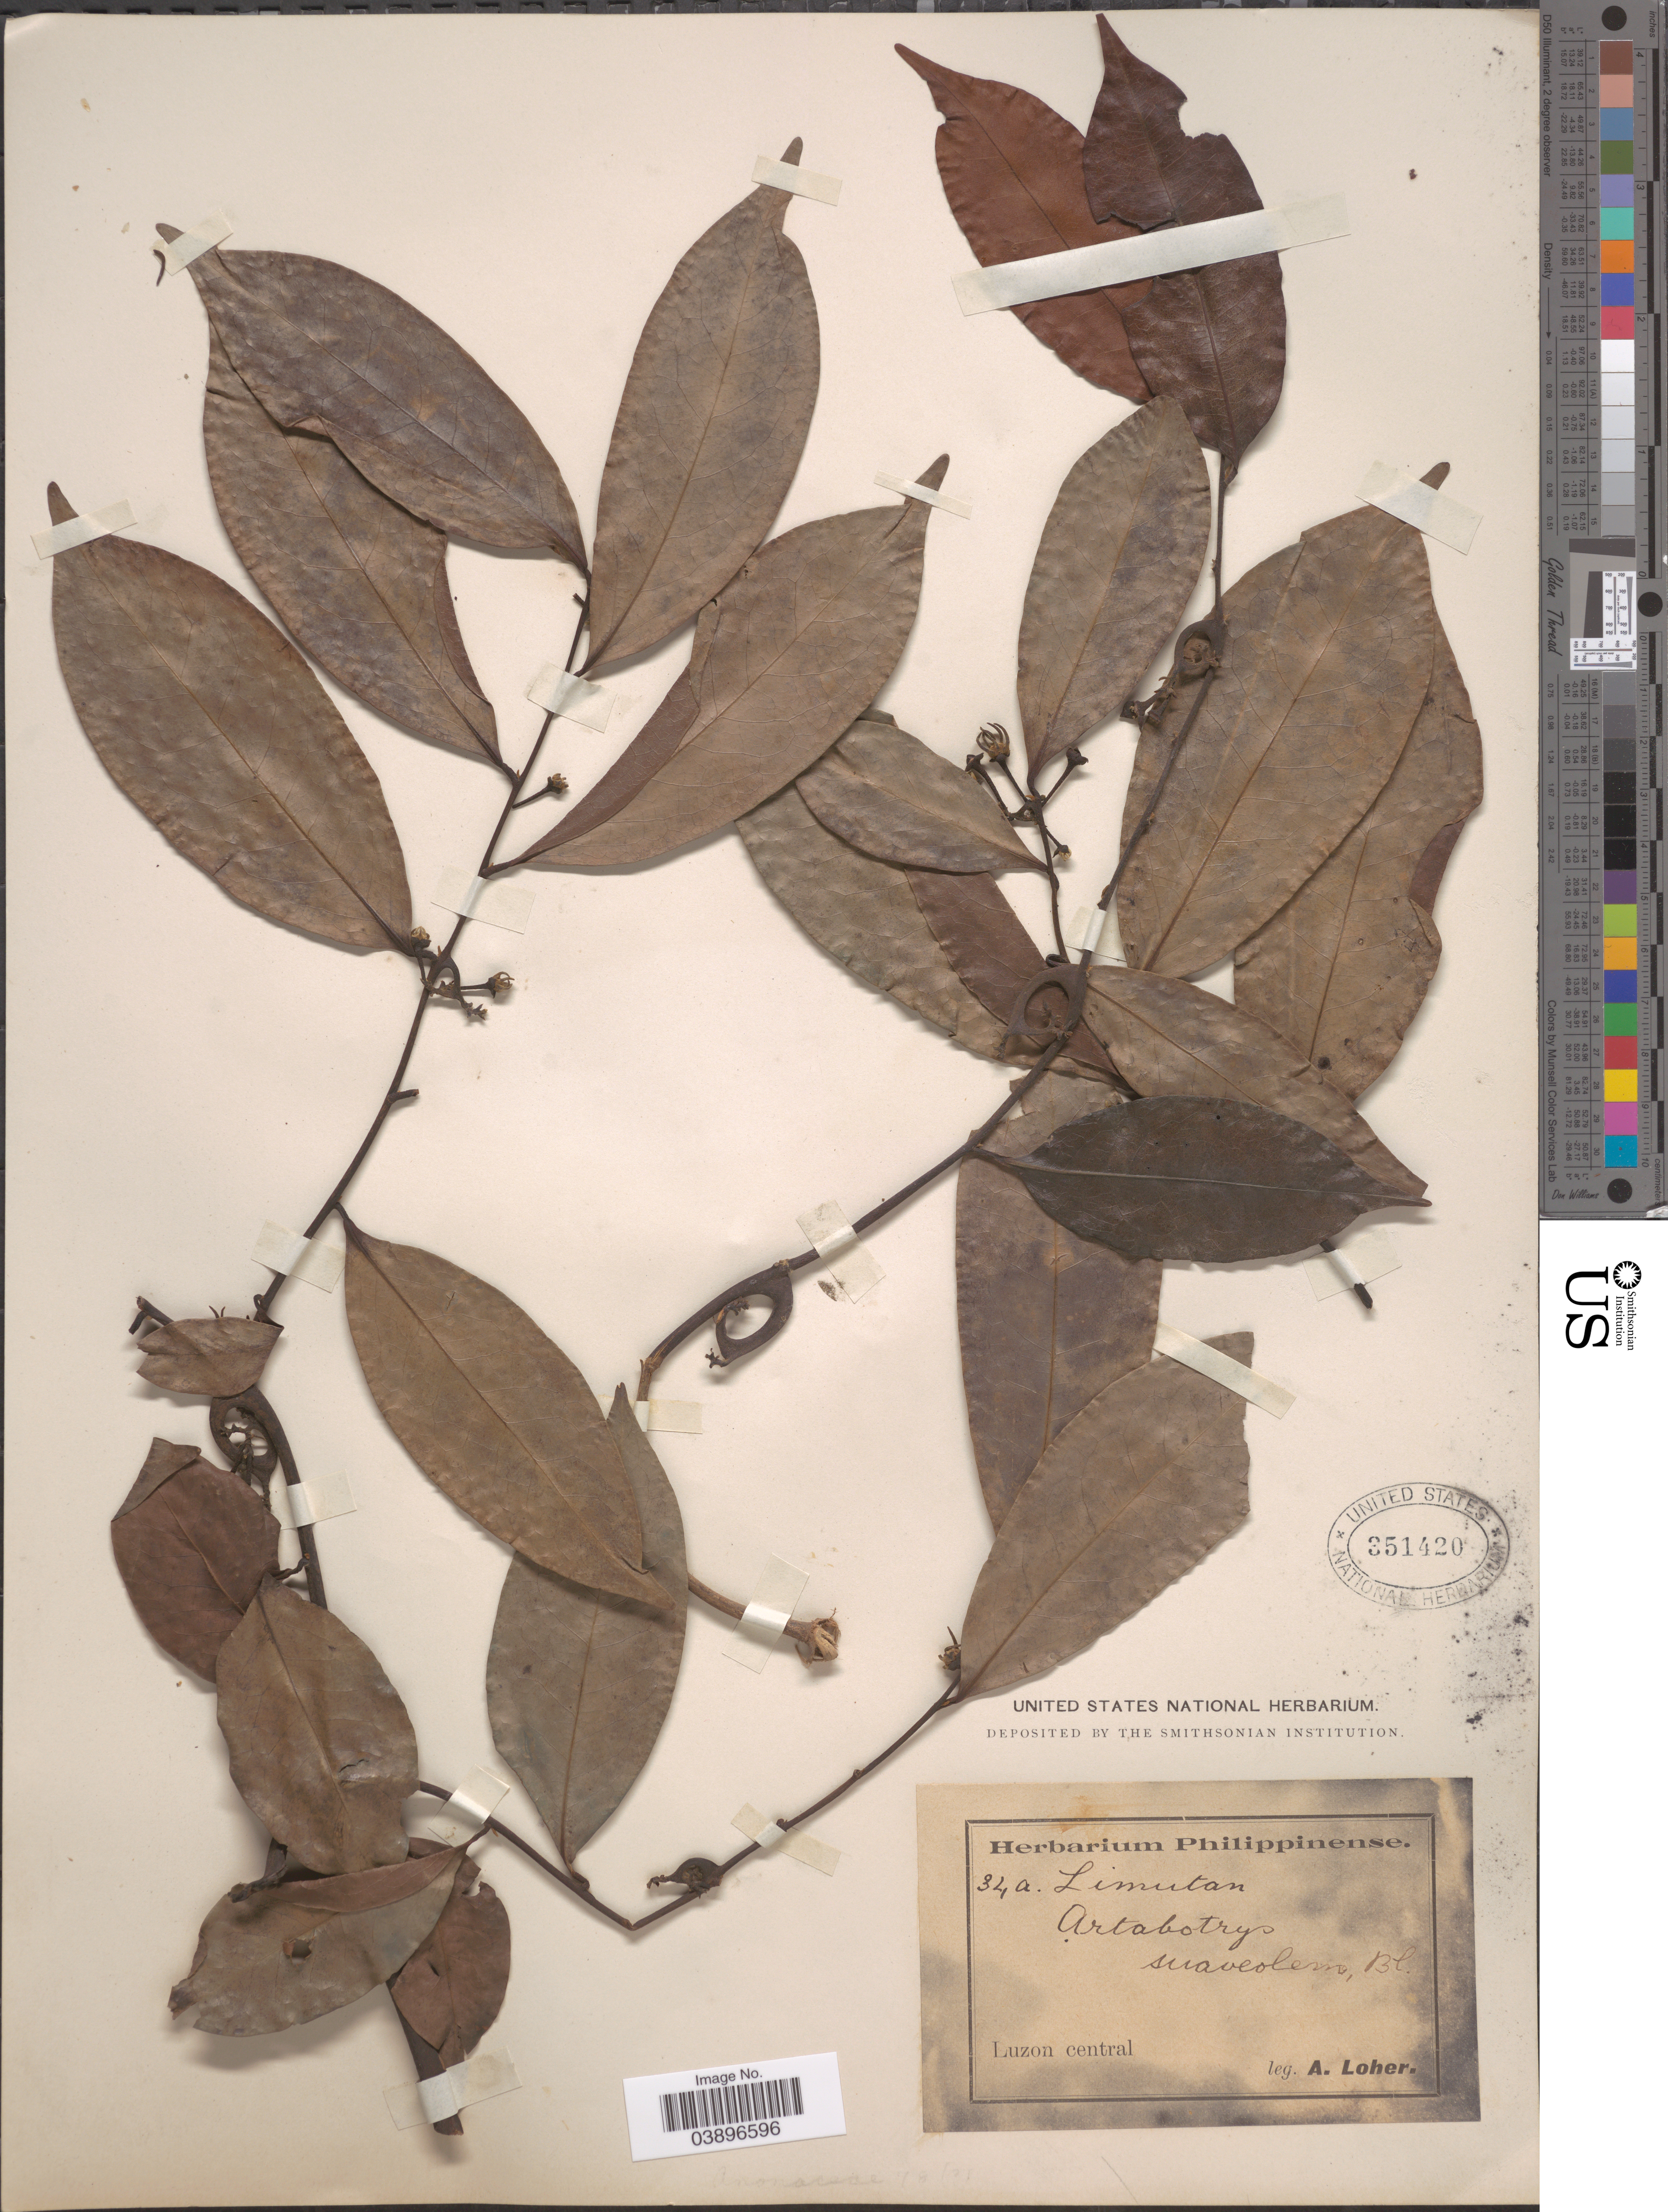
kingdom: Plantae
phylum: Tracheophyta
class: Magnoliopsida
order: Magnoliales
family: Annonaceae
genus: Artabotrys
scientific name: Artabotrys suaveolens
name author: (Blume) Blume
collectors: A. Loher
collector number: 34a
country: Philippines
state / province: Central Luzon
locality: Luzon central.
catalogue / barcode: US 351420